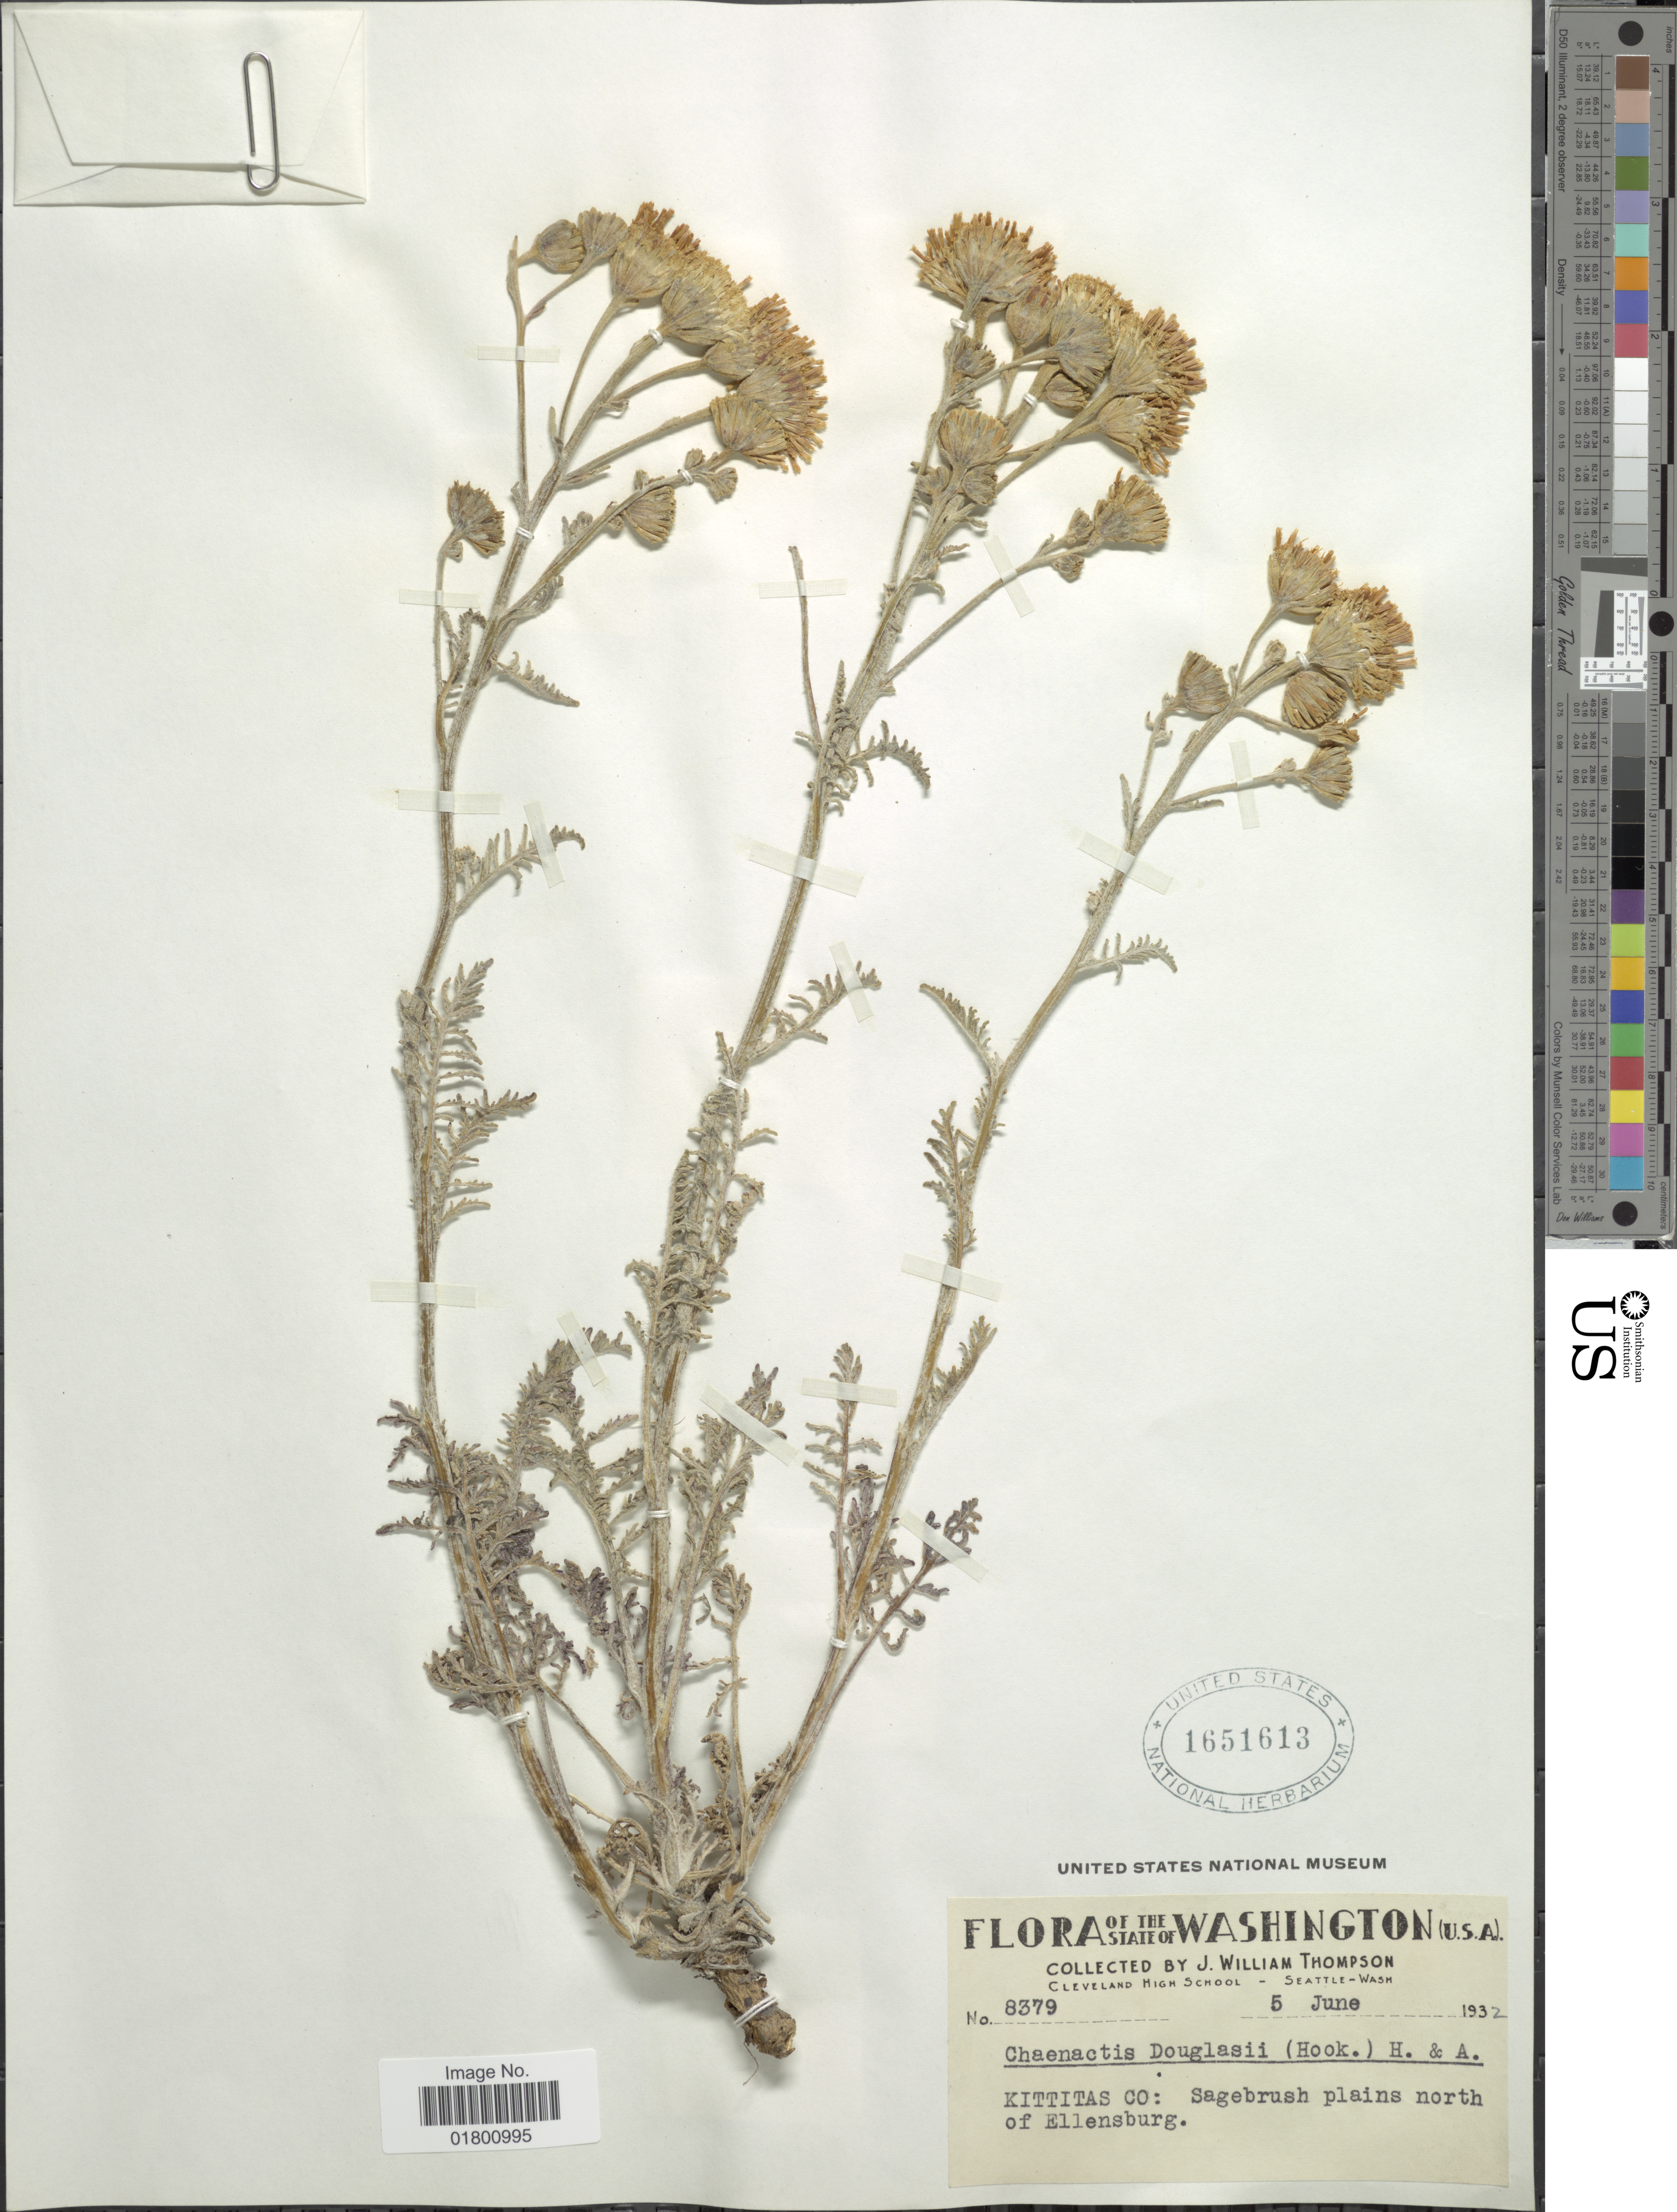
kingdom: Plantae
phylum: Tracheophyta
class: Magnoliopsida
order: Asterales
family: Asteraceae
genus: Chaenactis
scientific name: Chaenactis douglasii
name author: Hook. & Arn.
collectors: J. W. Thompson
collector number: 8379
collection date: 1932-06-05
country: United States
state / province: Washington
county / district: Kittitas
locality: Kittitas Co: Sagebrush plains north of Ellensburg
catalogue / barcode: US 1651613